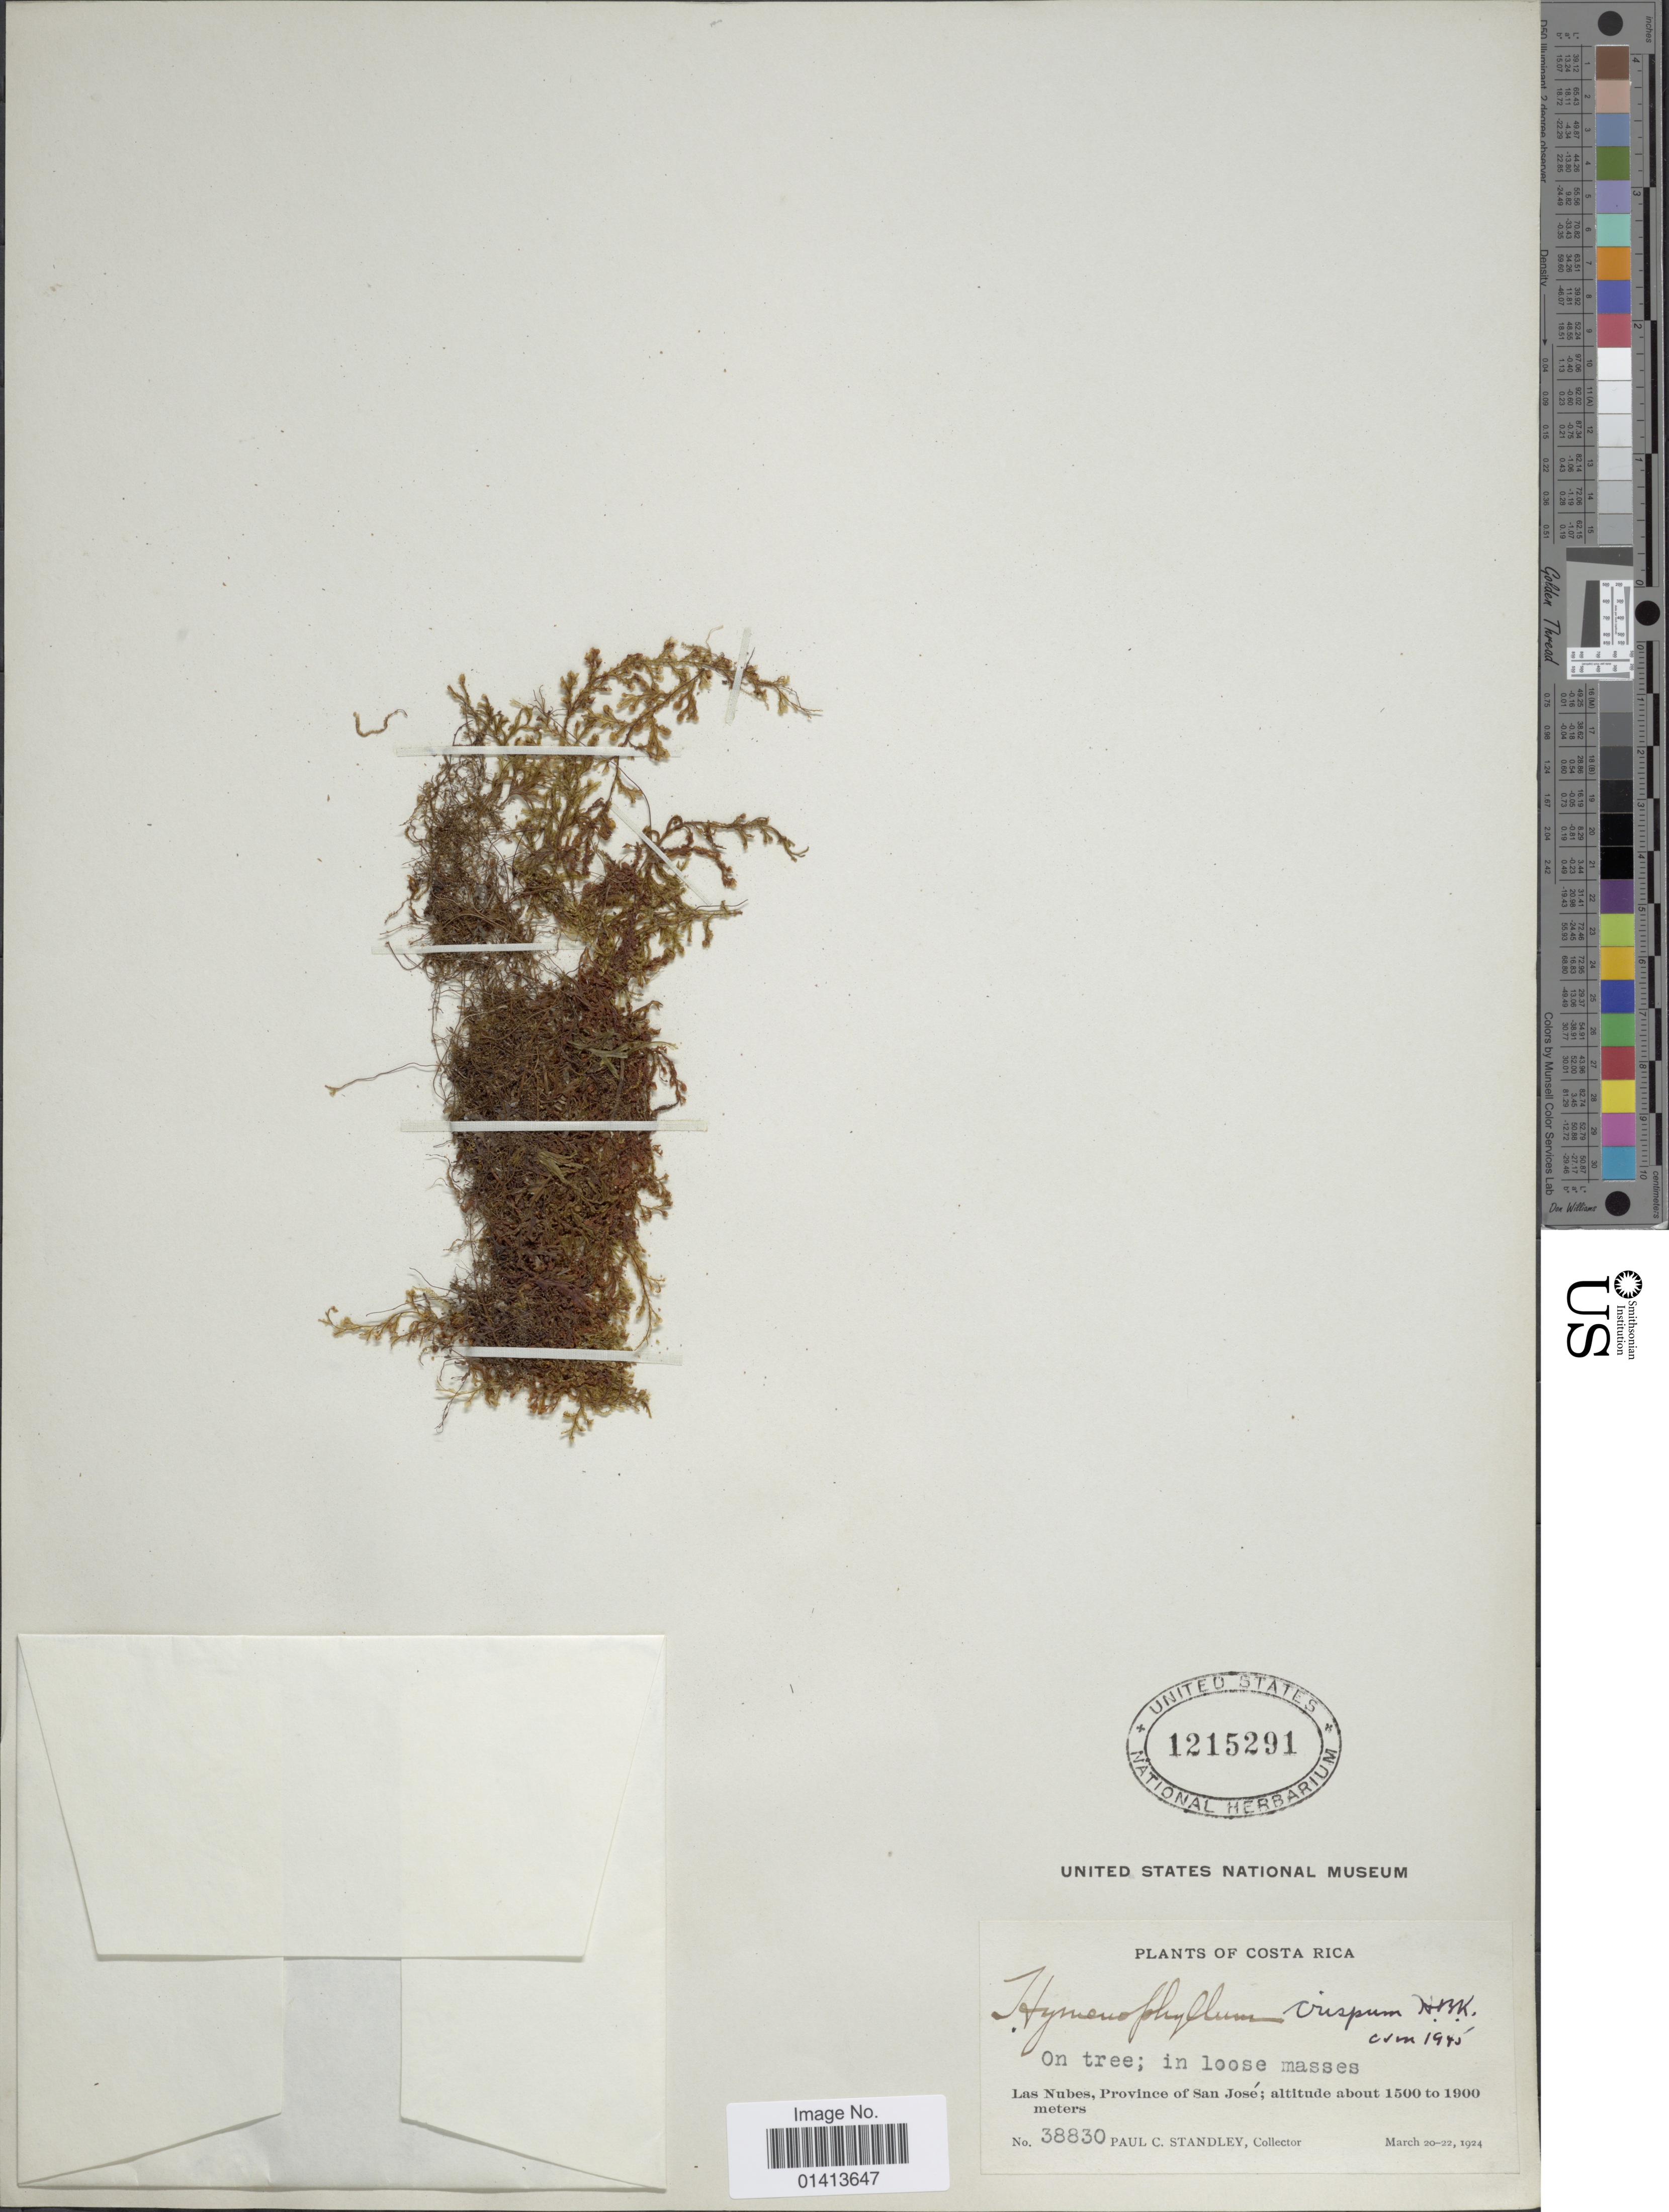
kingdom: Plantae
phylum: Tracheophyta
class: Polypodiopsida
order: Hymenophyllales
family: Hymenophyllaceae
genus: Hymenophyllum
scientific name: Hymenophyllum crispum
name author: Kunth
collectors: P. C. Standley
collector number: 38830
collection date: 1924-03-20/1924-03-22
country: Costa Rica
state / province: San José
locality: Las Nubes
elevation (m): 1500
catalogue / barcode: US 1215291